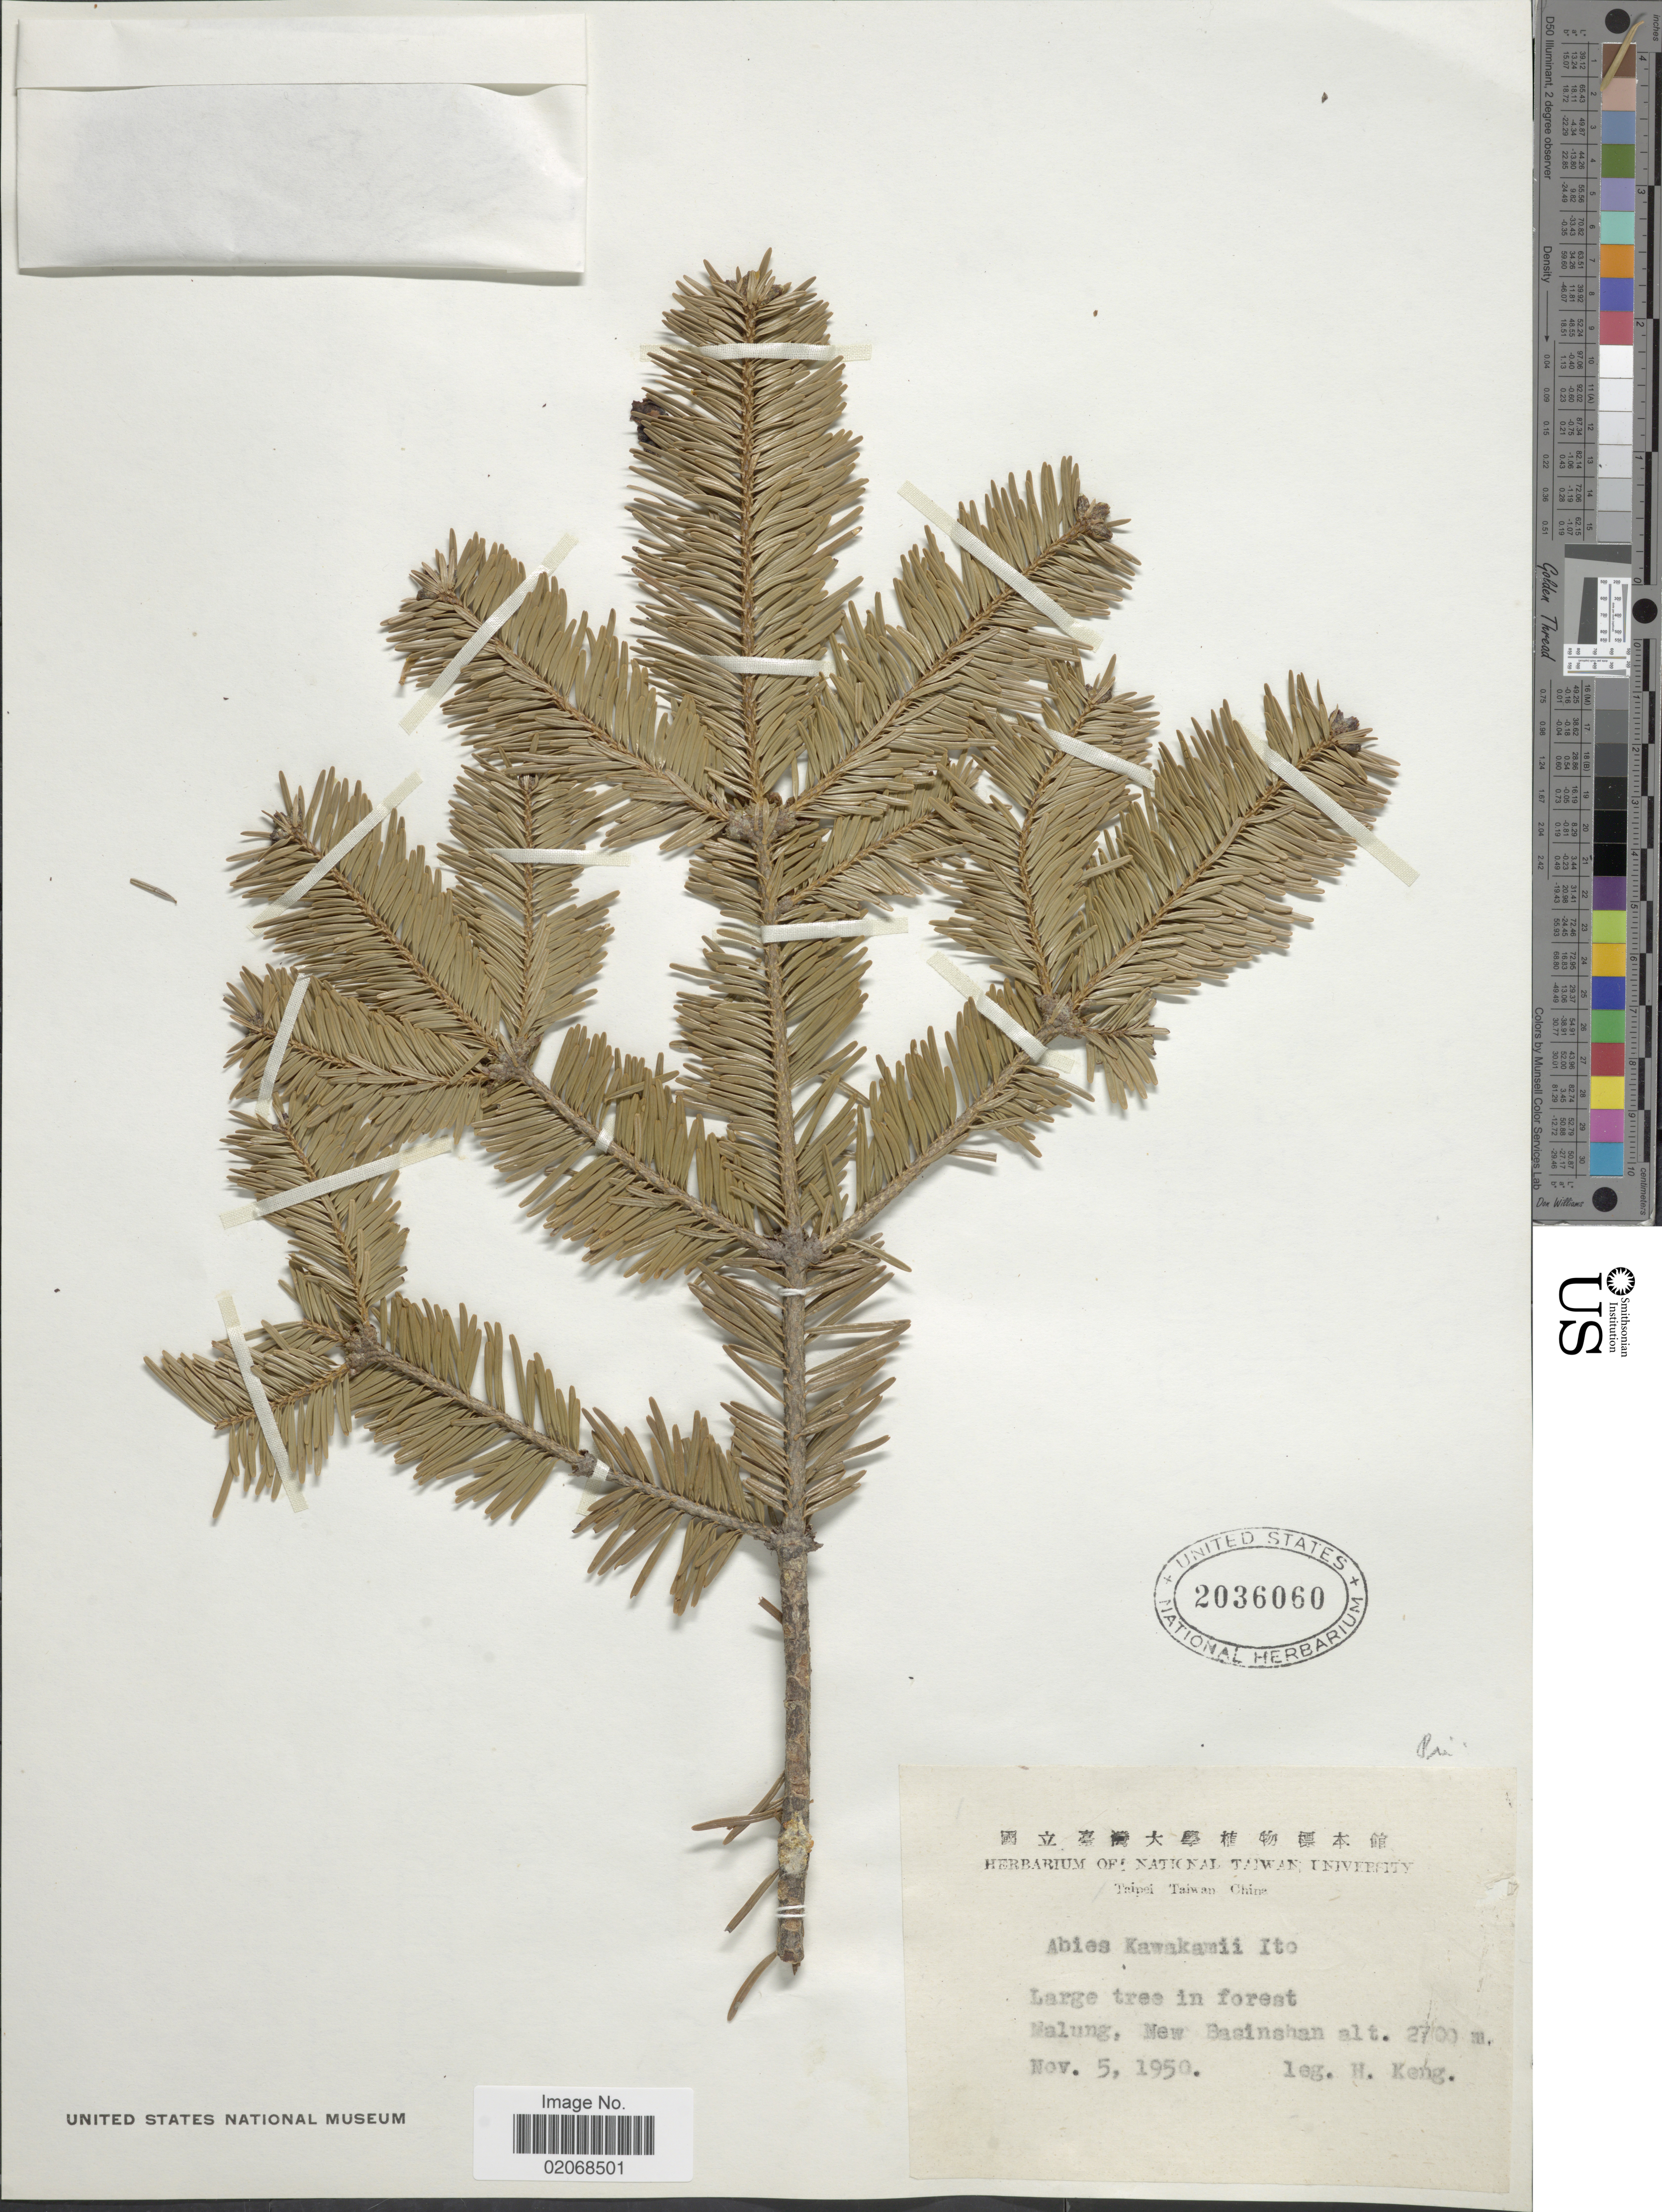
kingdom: Plantae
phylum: Tracheophyta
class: Pinopsida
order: Pinales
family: Pinaceae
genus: Abies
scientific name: Abies kawakamii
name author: (Hayata) T. Itô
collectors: H. Keng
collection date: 1950-11-05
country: Taiwan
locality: Walung [interpreted], New Basinshan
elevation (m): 2700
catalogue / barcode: US 2036060